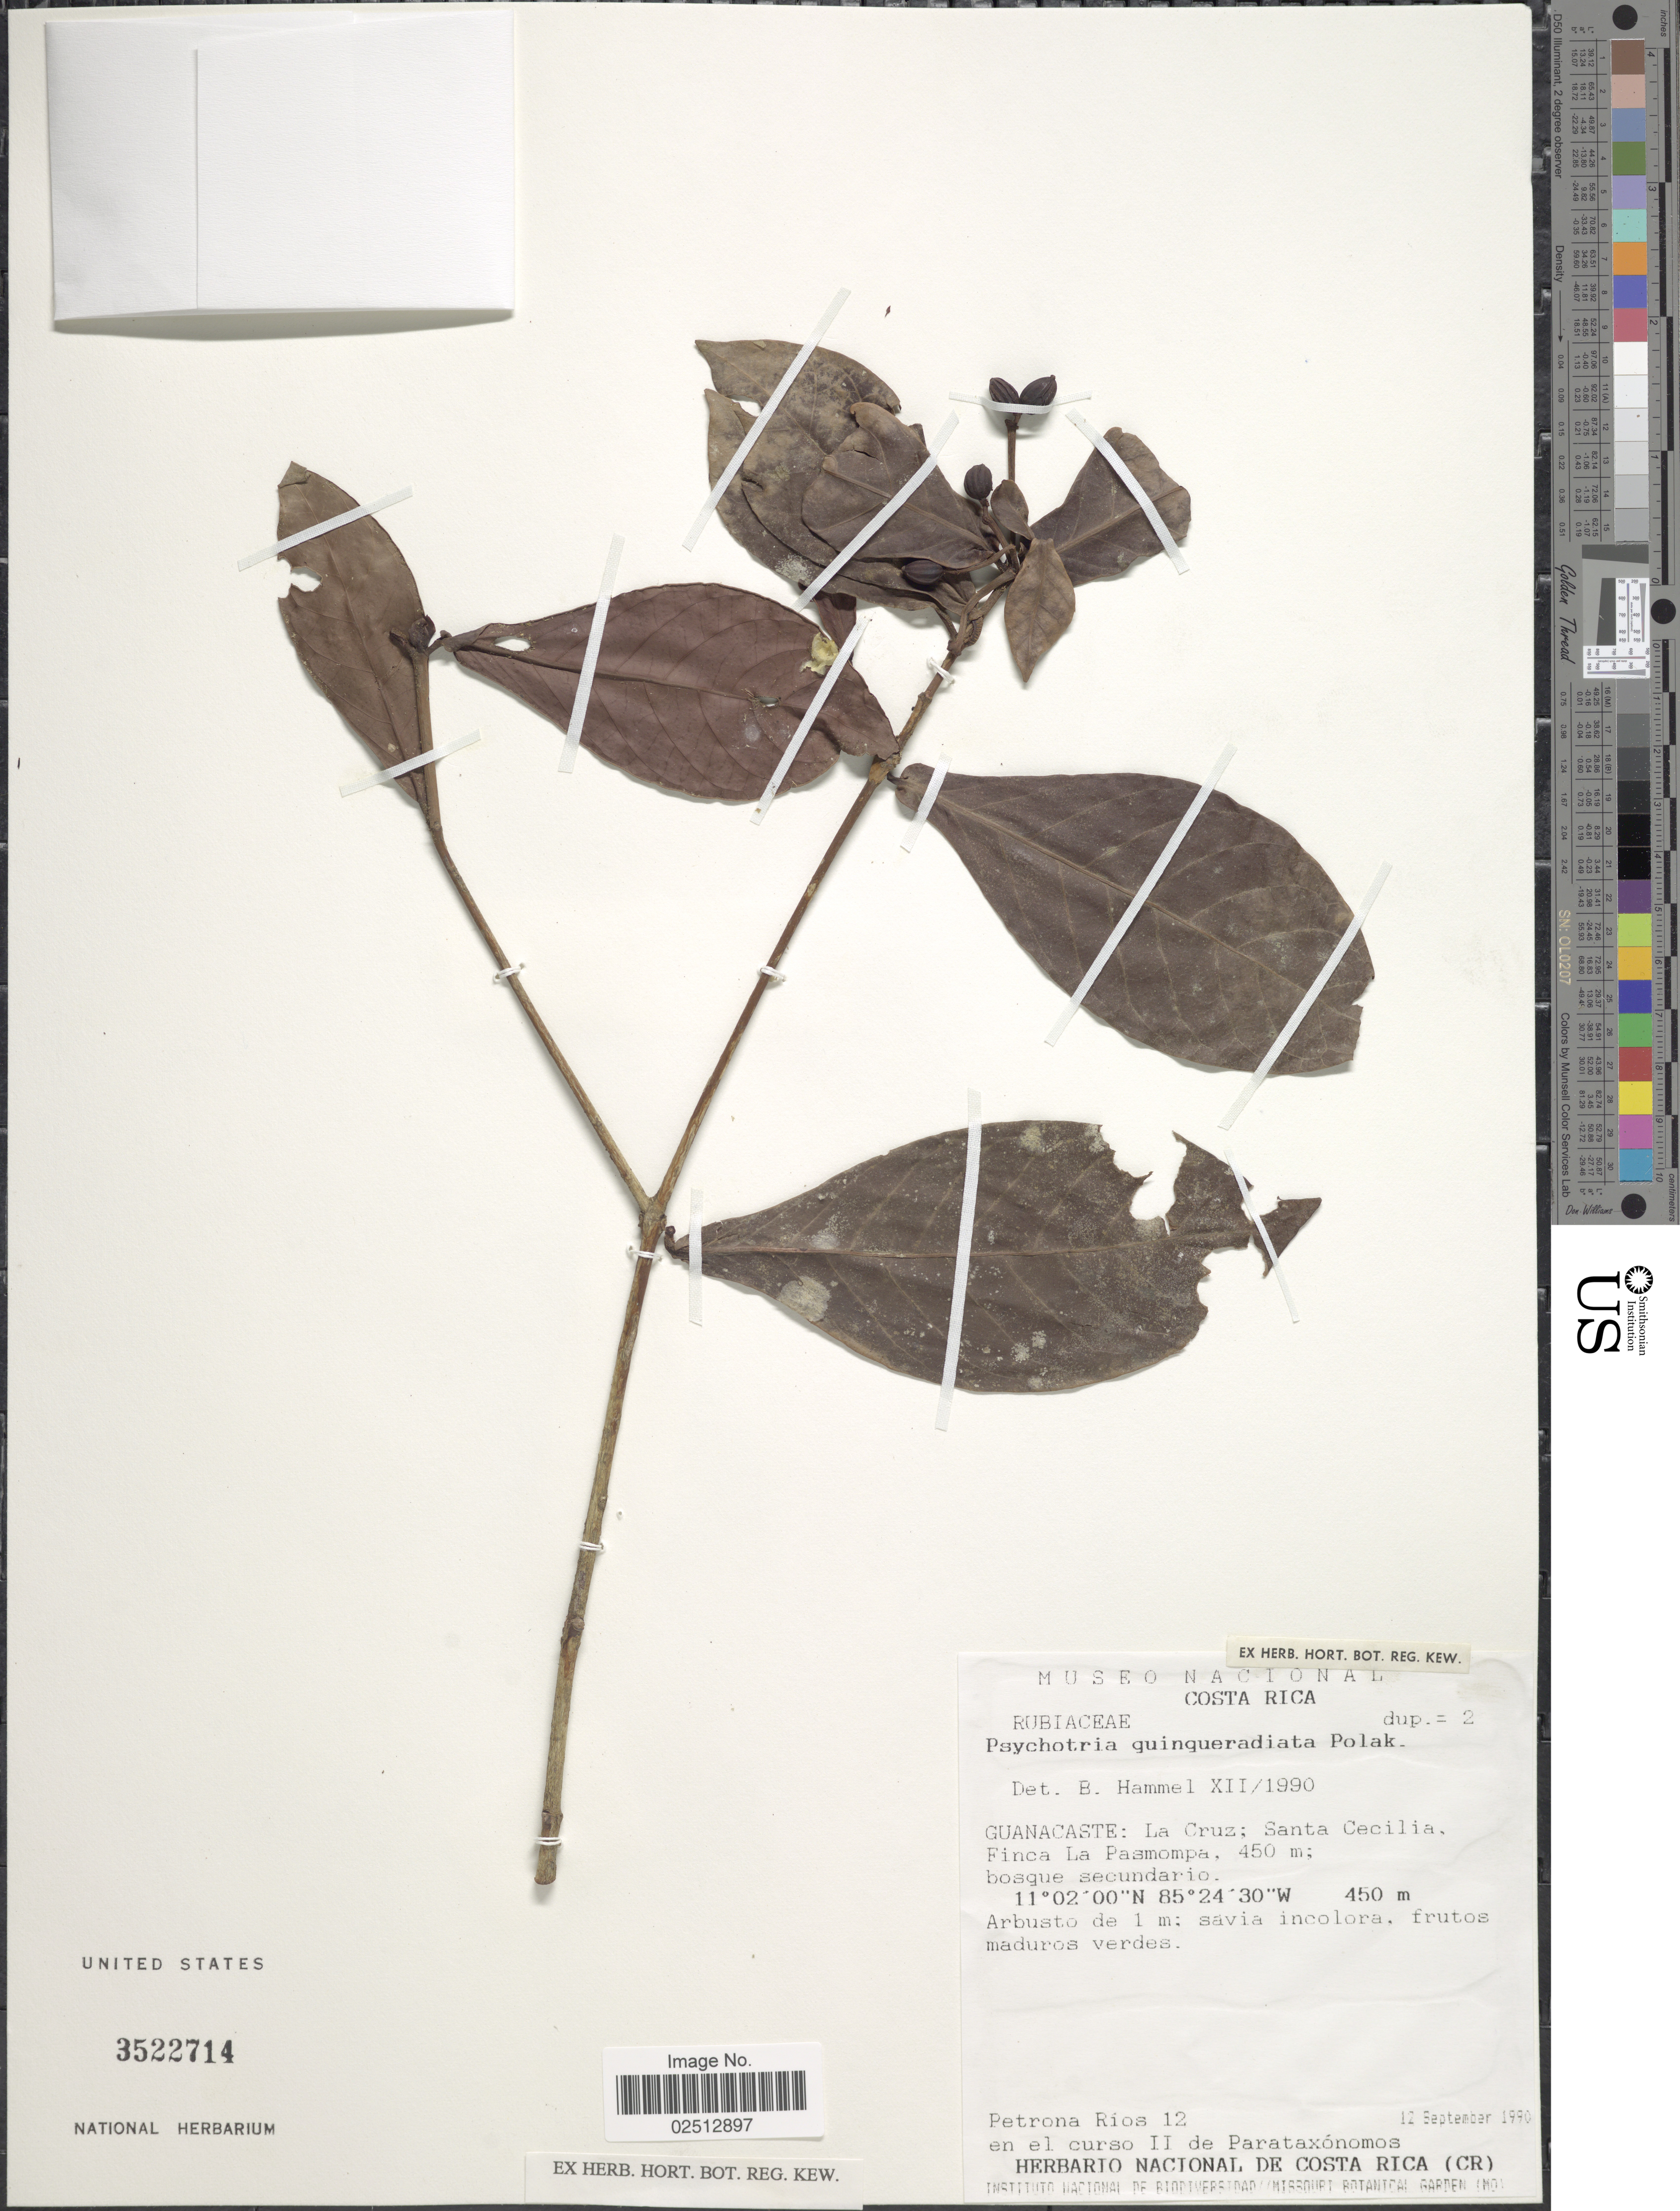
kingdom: Plantae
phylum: Tracheophyta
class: Magnoliopsida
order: Gentianales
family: Rubiaceae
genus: Psychotria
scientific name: Psychotria quinqueradiata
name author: Pol.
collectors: P. Ríos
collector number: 12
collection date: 1990-09-12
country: Costa Rica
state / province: Guanacaste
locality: Guanacaste: La Cruz; Santa Cecilia. Finca La Pasmompa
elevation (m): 450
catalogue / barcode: US 3522714